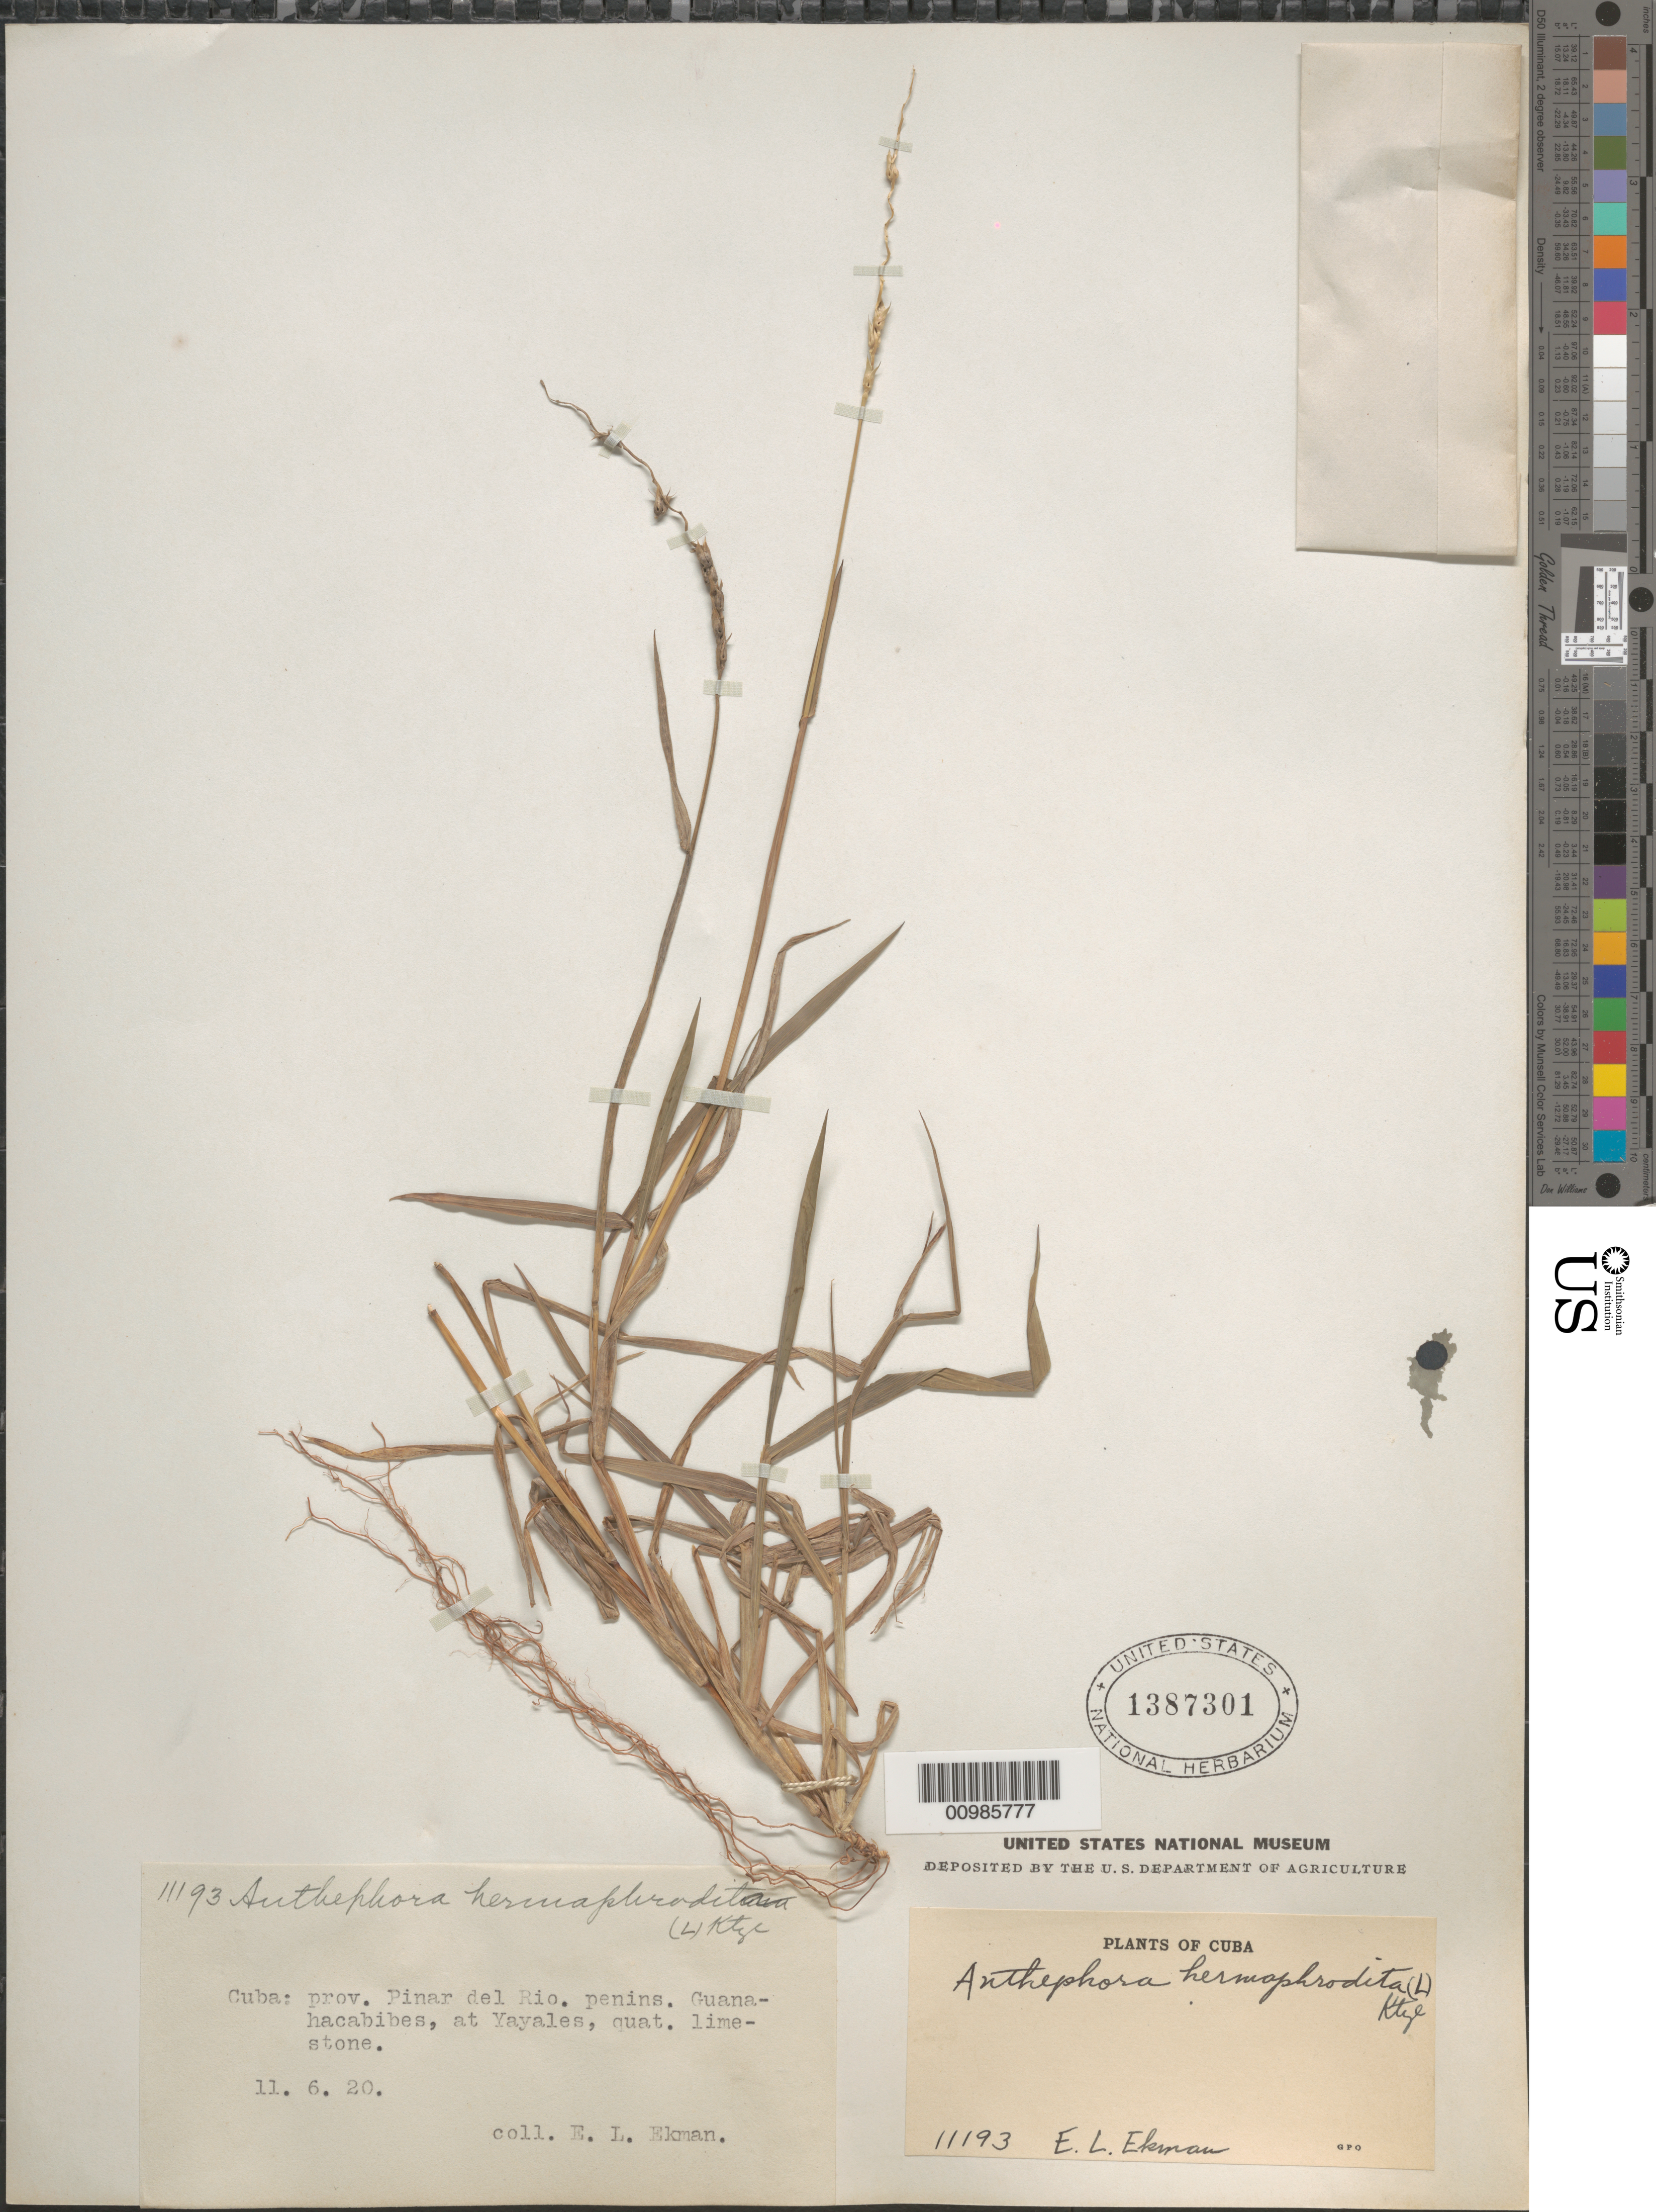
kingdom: Plantae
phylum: Tracheophyta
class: Liliopsida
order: Poales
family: Poaceae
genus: Anthephora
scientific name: Anthephora hermaphrodita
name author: (L.) Kuntze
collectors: E. L. Ekman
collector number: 11193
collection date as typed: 06 Nov 1920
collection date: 1920-11-06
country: Cuba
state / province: Pinar del Rio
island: Cuba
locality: Guanahacabibes Peninsula, Los Yayales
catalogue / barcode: US 1387301